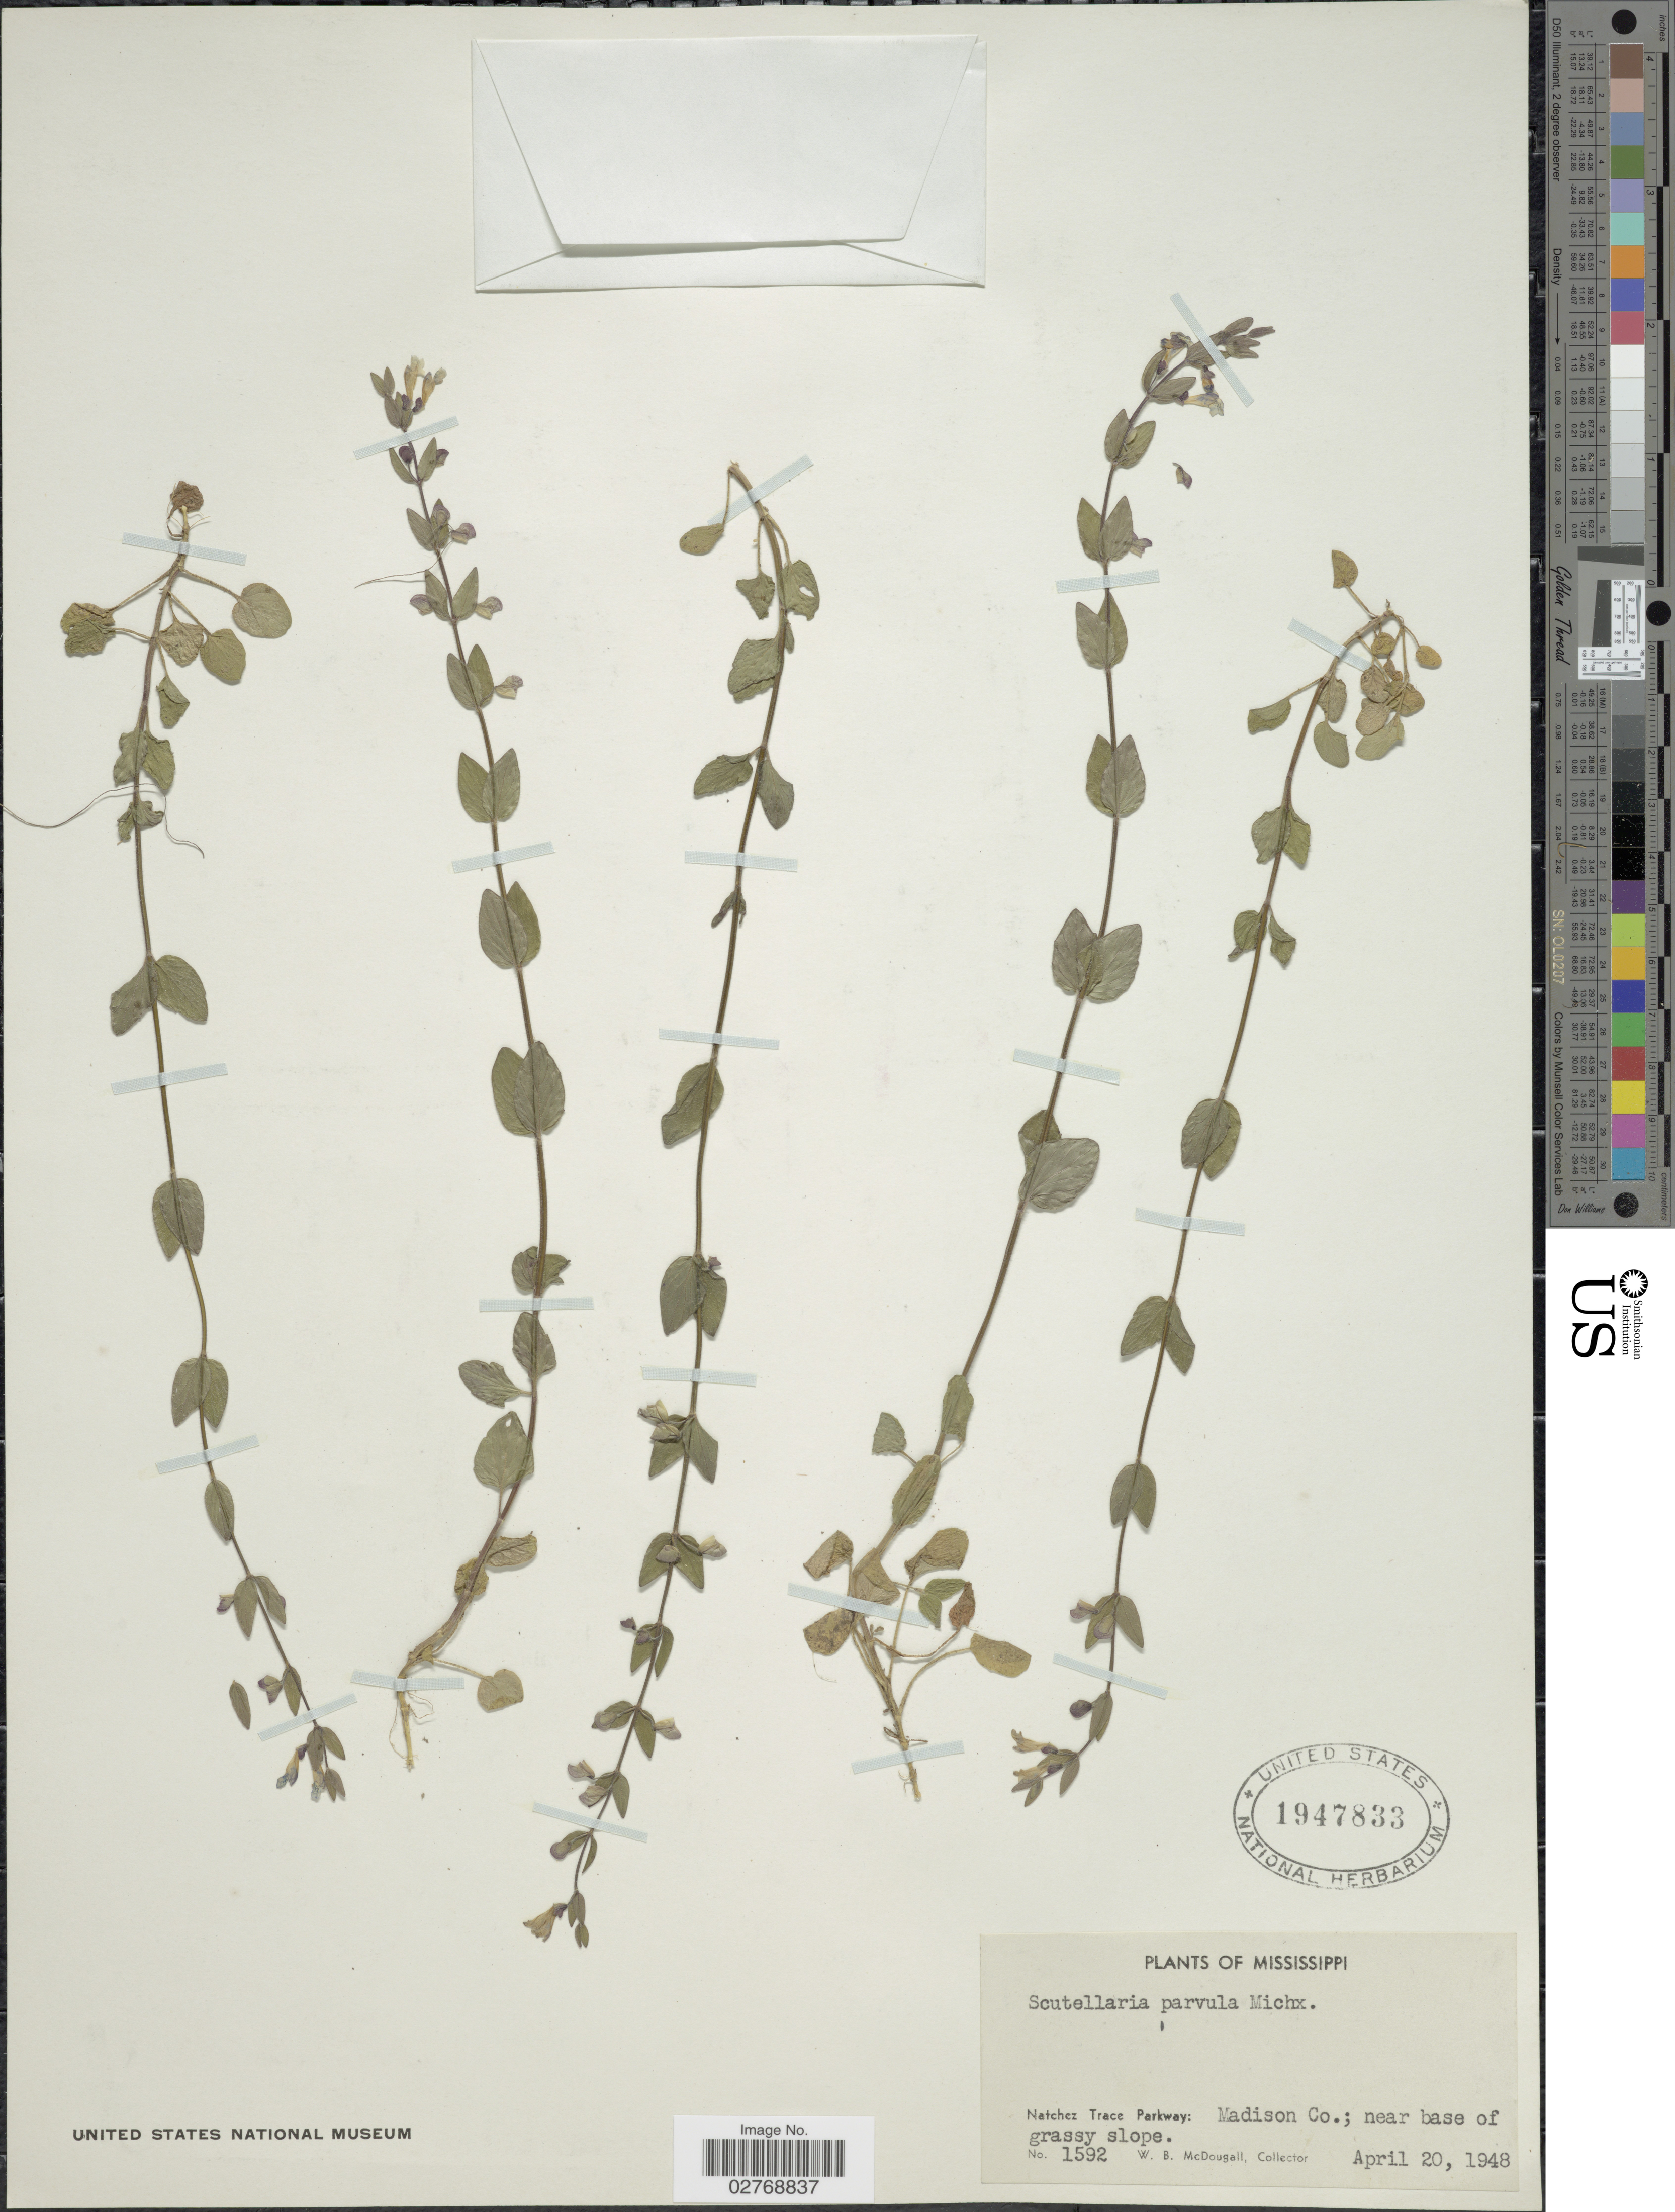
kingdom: Plantae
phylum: Tracheophyta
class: Magnoliopsida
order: Lamiales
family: Lamiaceae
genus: Scutellaria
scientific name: Scutellaria parvula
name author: Michx.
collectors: W. B. McDougall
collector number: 1592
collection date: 1948-04-20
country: United States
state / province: Mississippi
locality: Natchez Trace Parkway: Madison Co.; near base of grassy slope.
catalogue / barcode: US 1947833